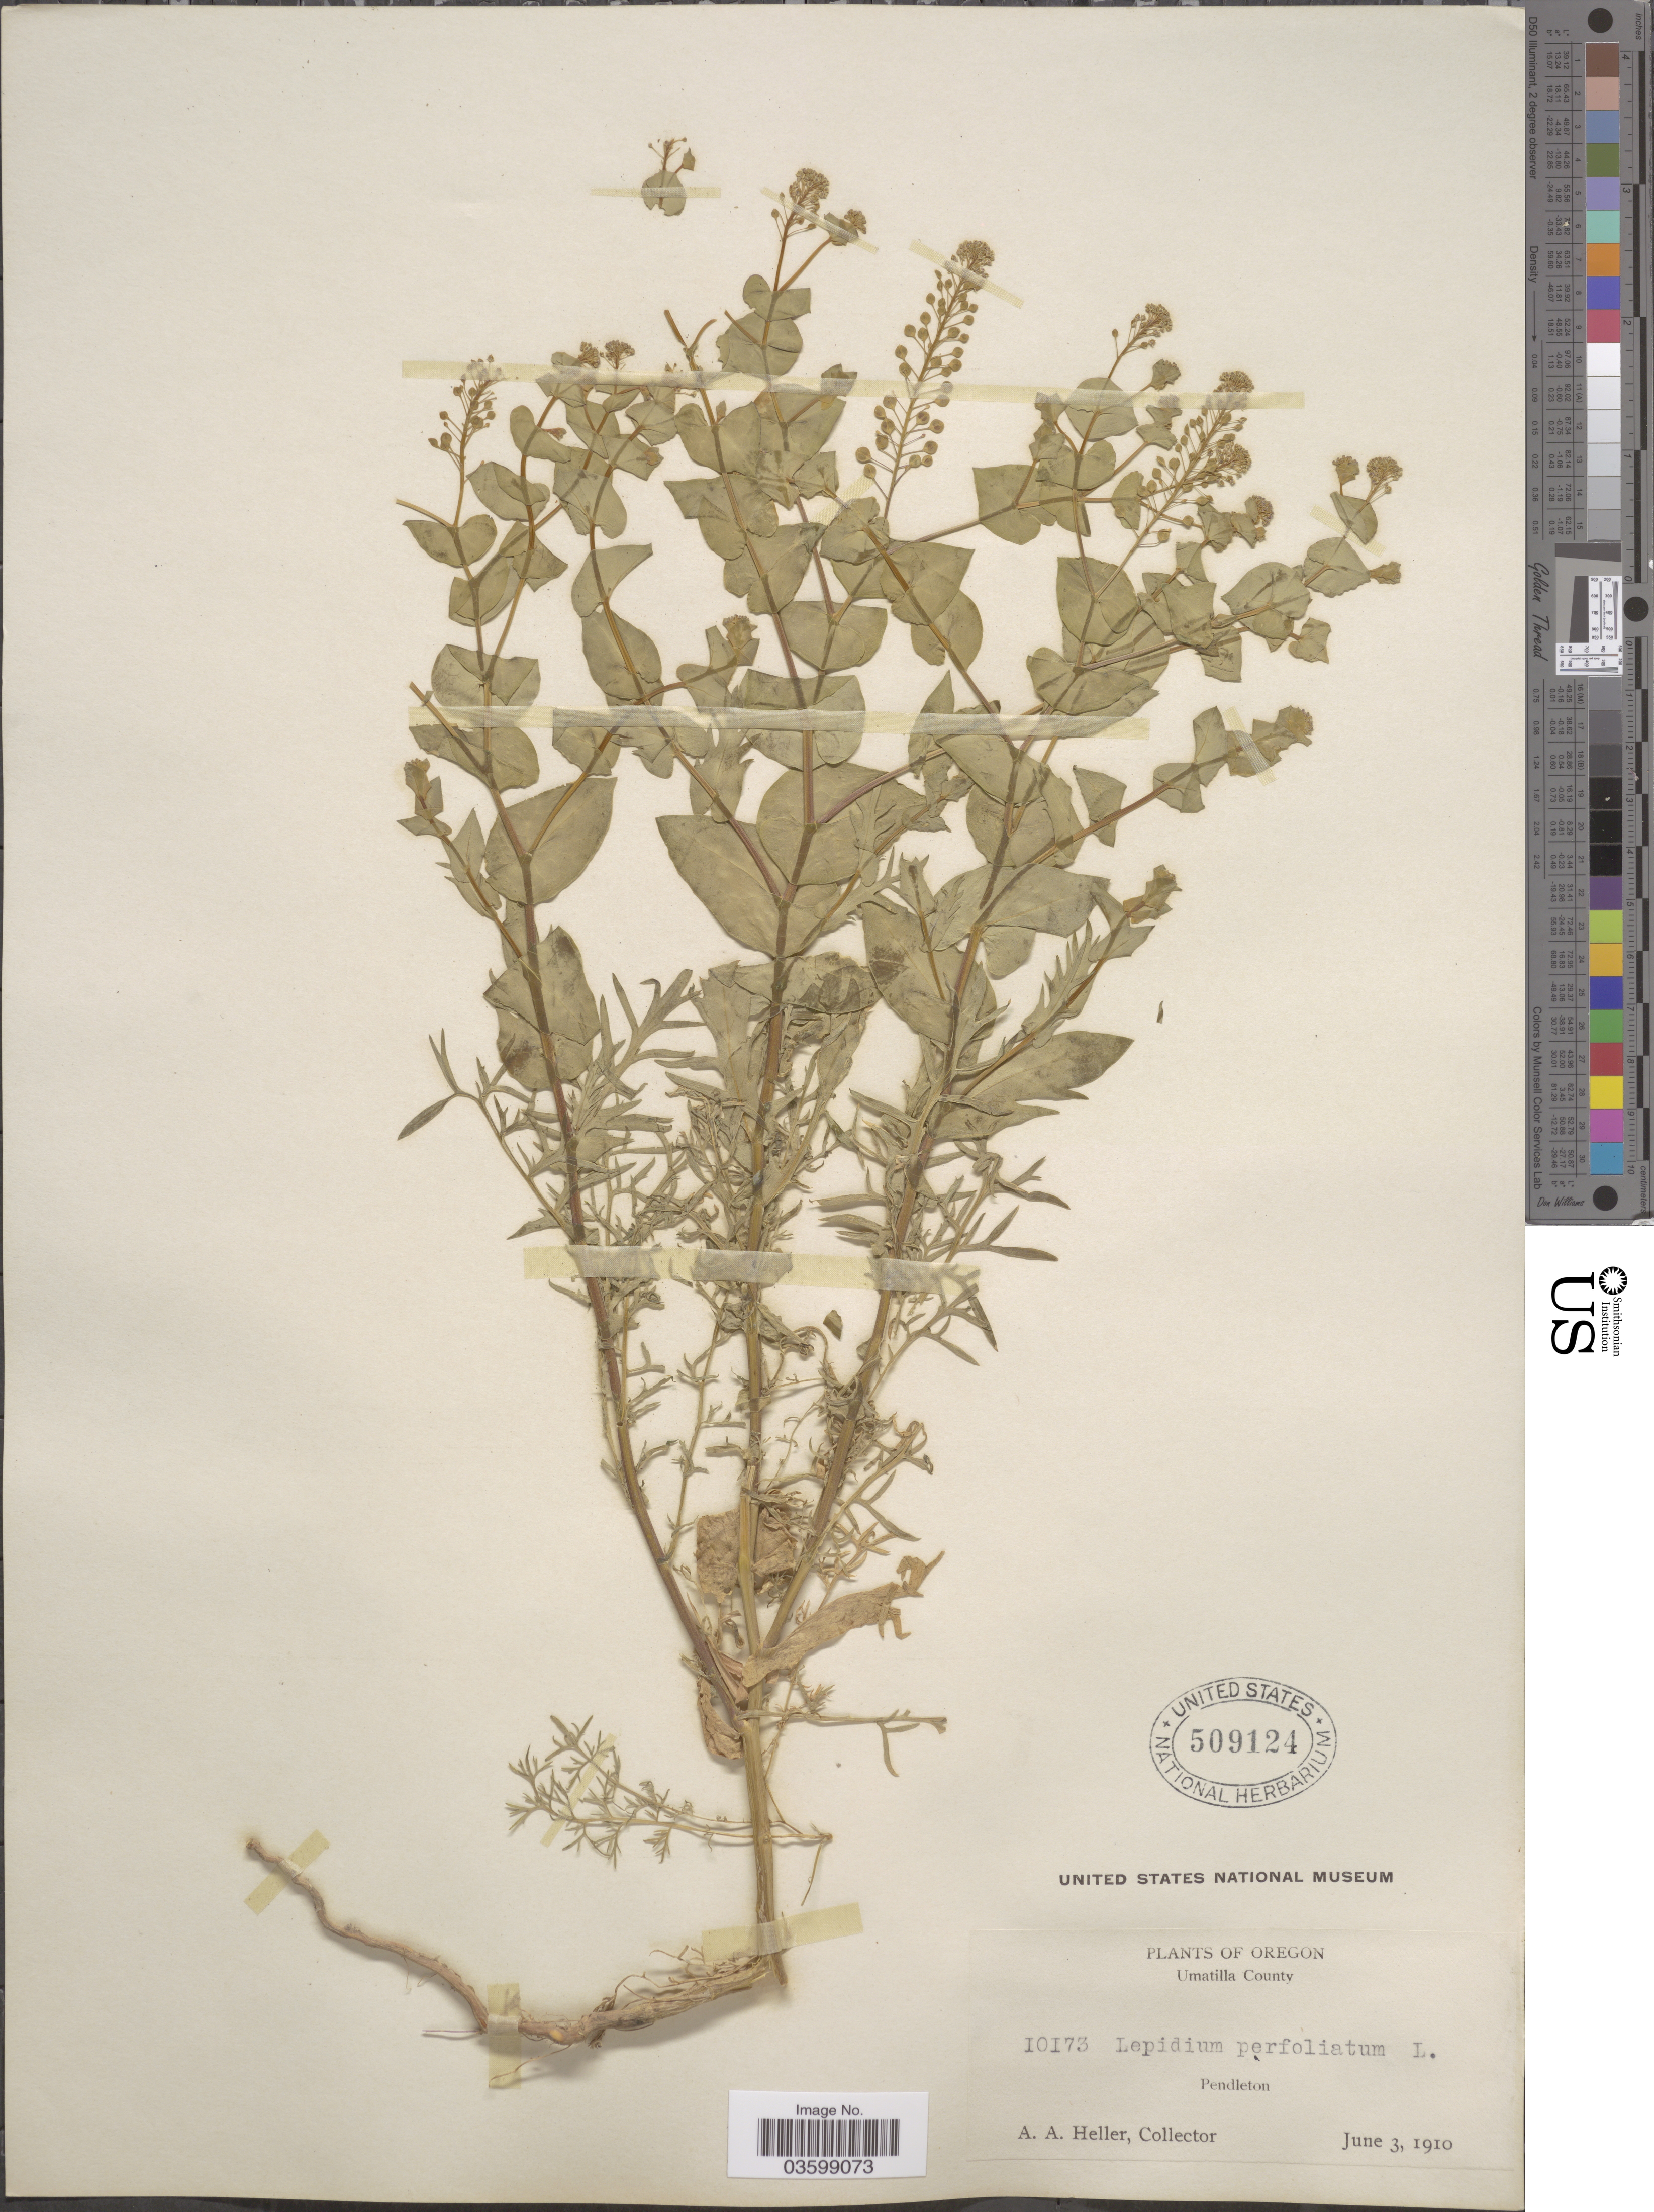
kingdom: Plantae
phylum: Tracheophyta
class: Magnoliopsida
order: Brassicales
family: Brassicaceae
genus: Lepidium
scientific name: Lepidium perfoliatum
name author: L.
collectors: A. A. Heller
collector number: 10173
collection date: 1910-06-03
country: United States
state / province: Oregon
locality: Umatilla County. Pendleton.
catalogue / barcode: US 509124